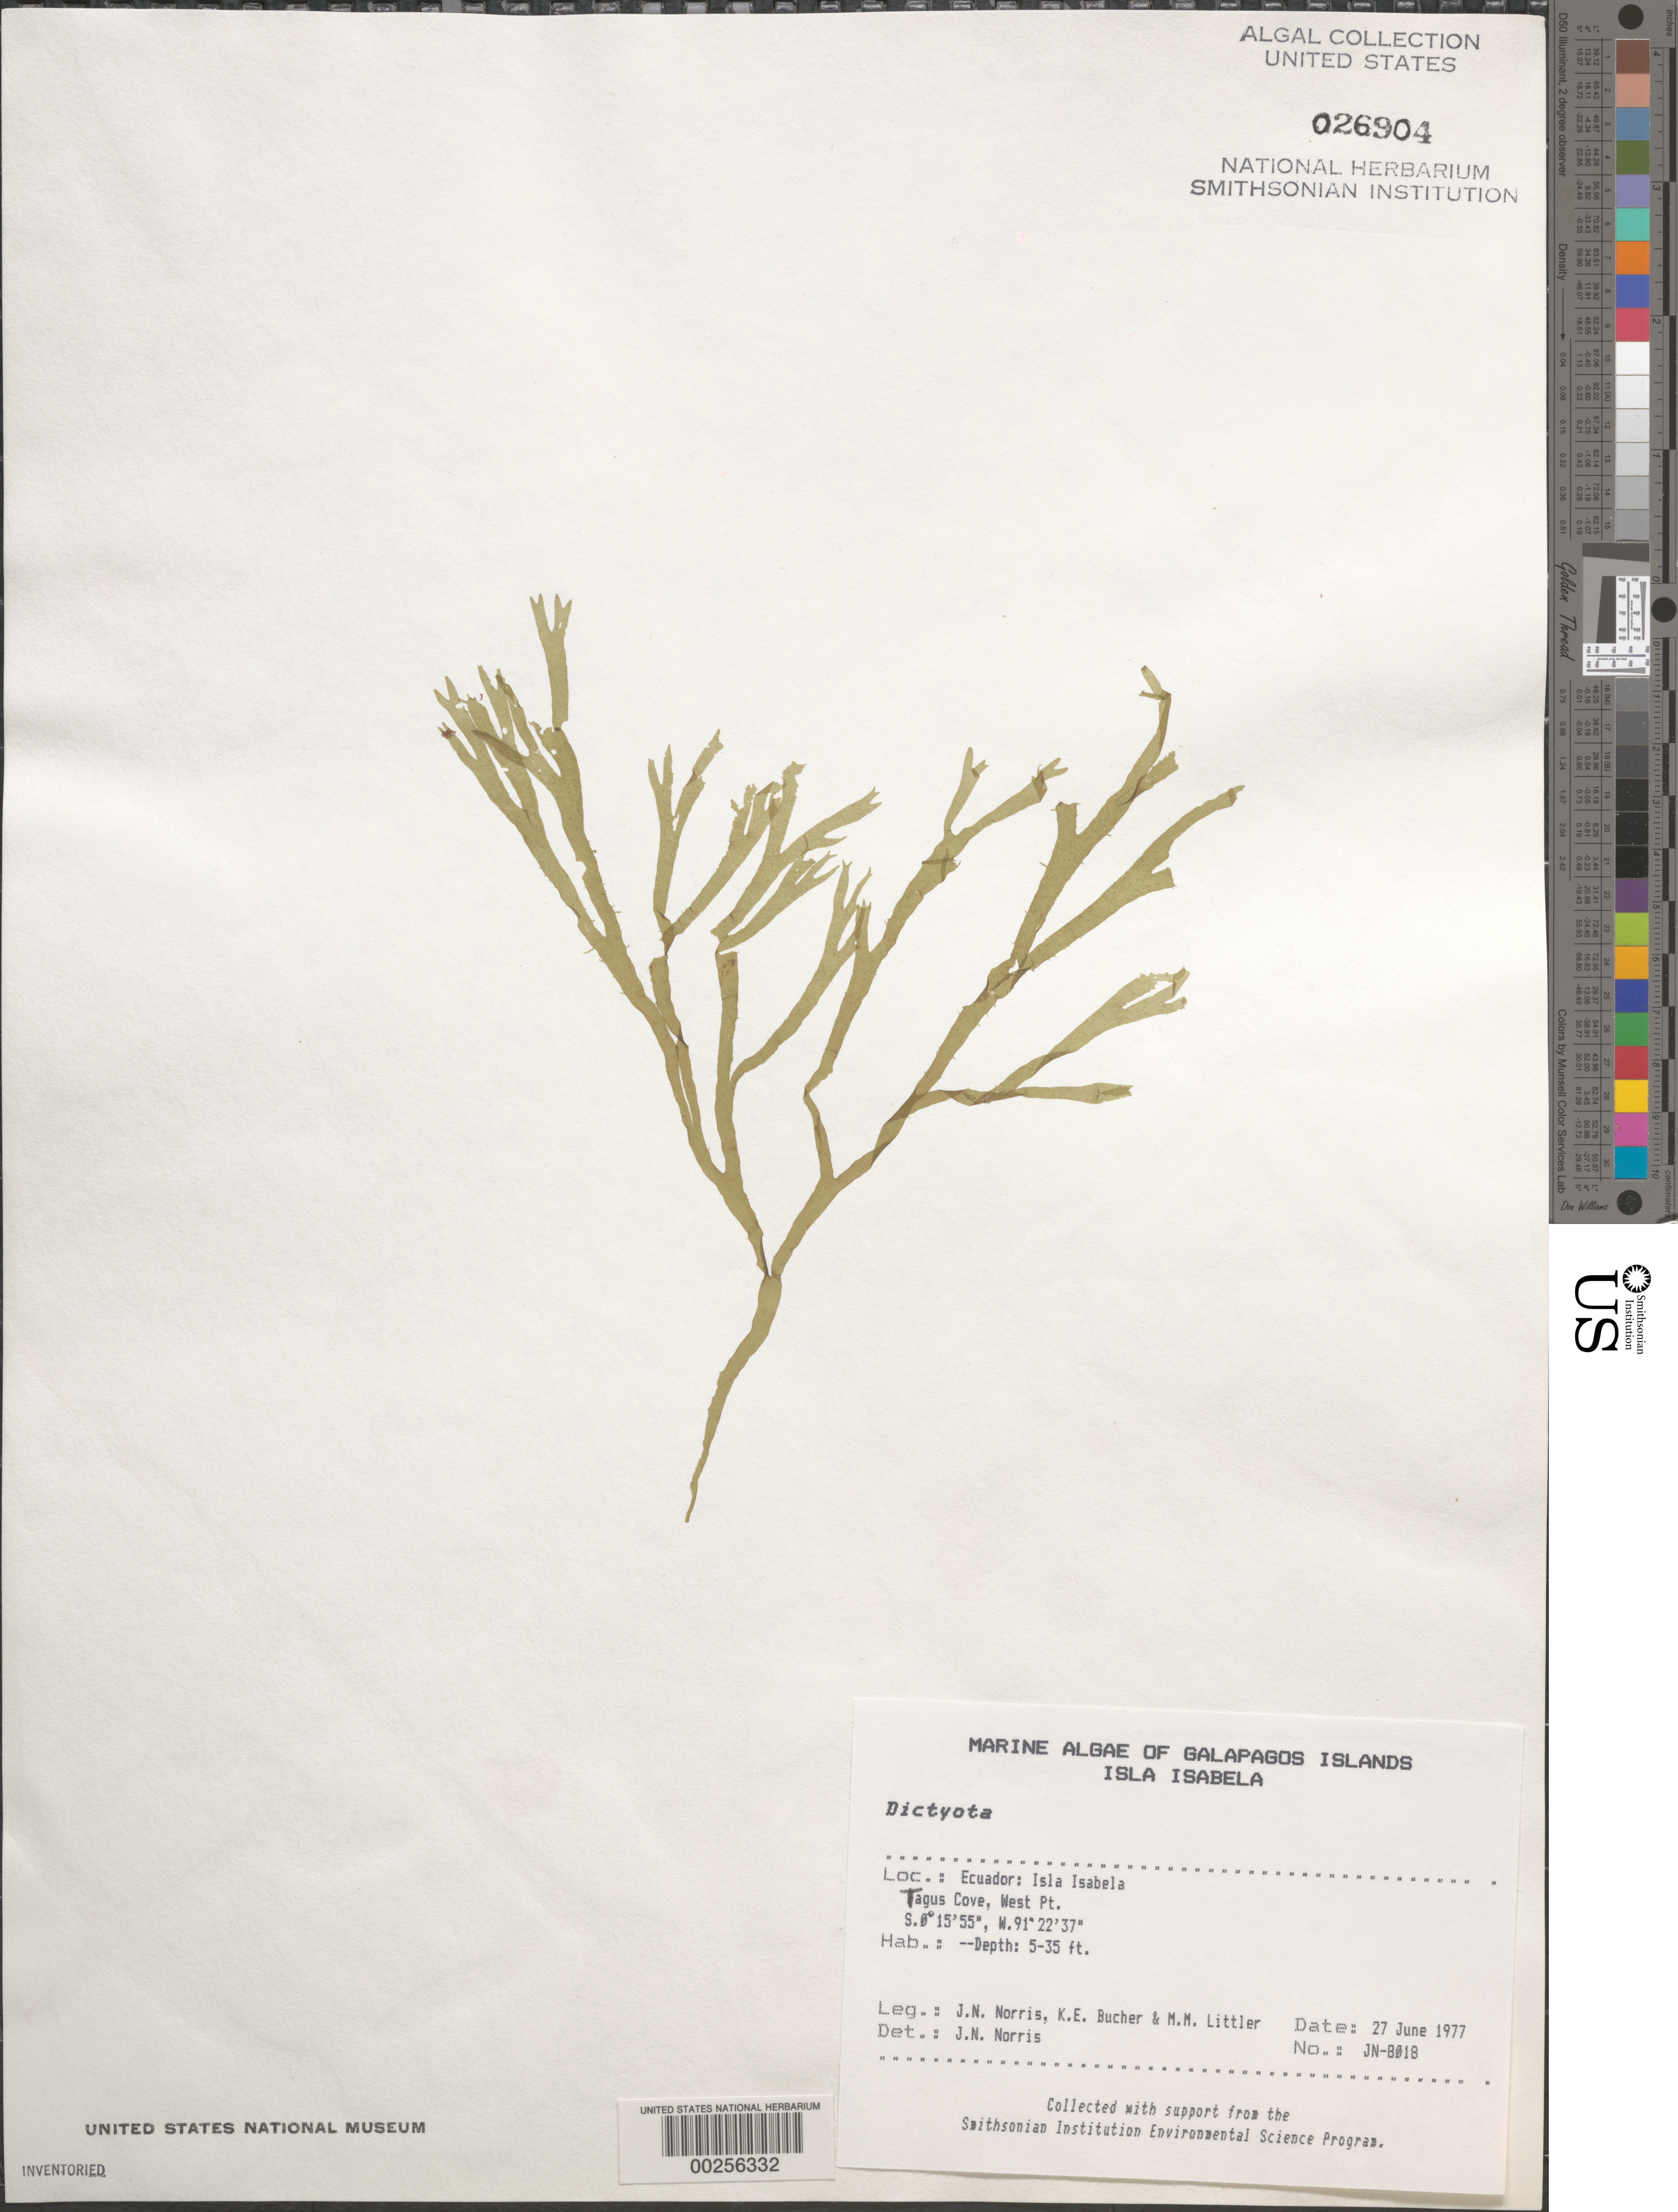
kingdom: Chromista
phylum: Ochrophyta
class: Phaeophyceae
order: Dictyotales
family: Dictyotaceae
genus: Dictyota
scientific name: Dictyota sp.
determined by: Norris, James N.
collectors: J. N. Norris, K. E. Bucher & M. M. Littler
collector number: JN-8018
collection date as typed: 27 Jun 1977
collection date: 1977-06-27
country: Ecuador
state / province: Colón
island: Isabela [Albemarle]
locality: Tagus Cove, West Point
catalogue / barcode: US 26904